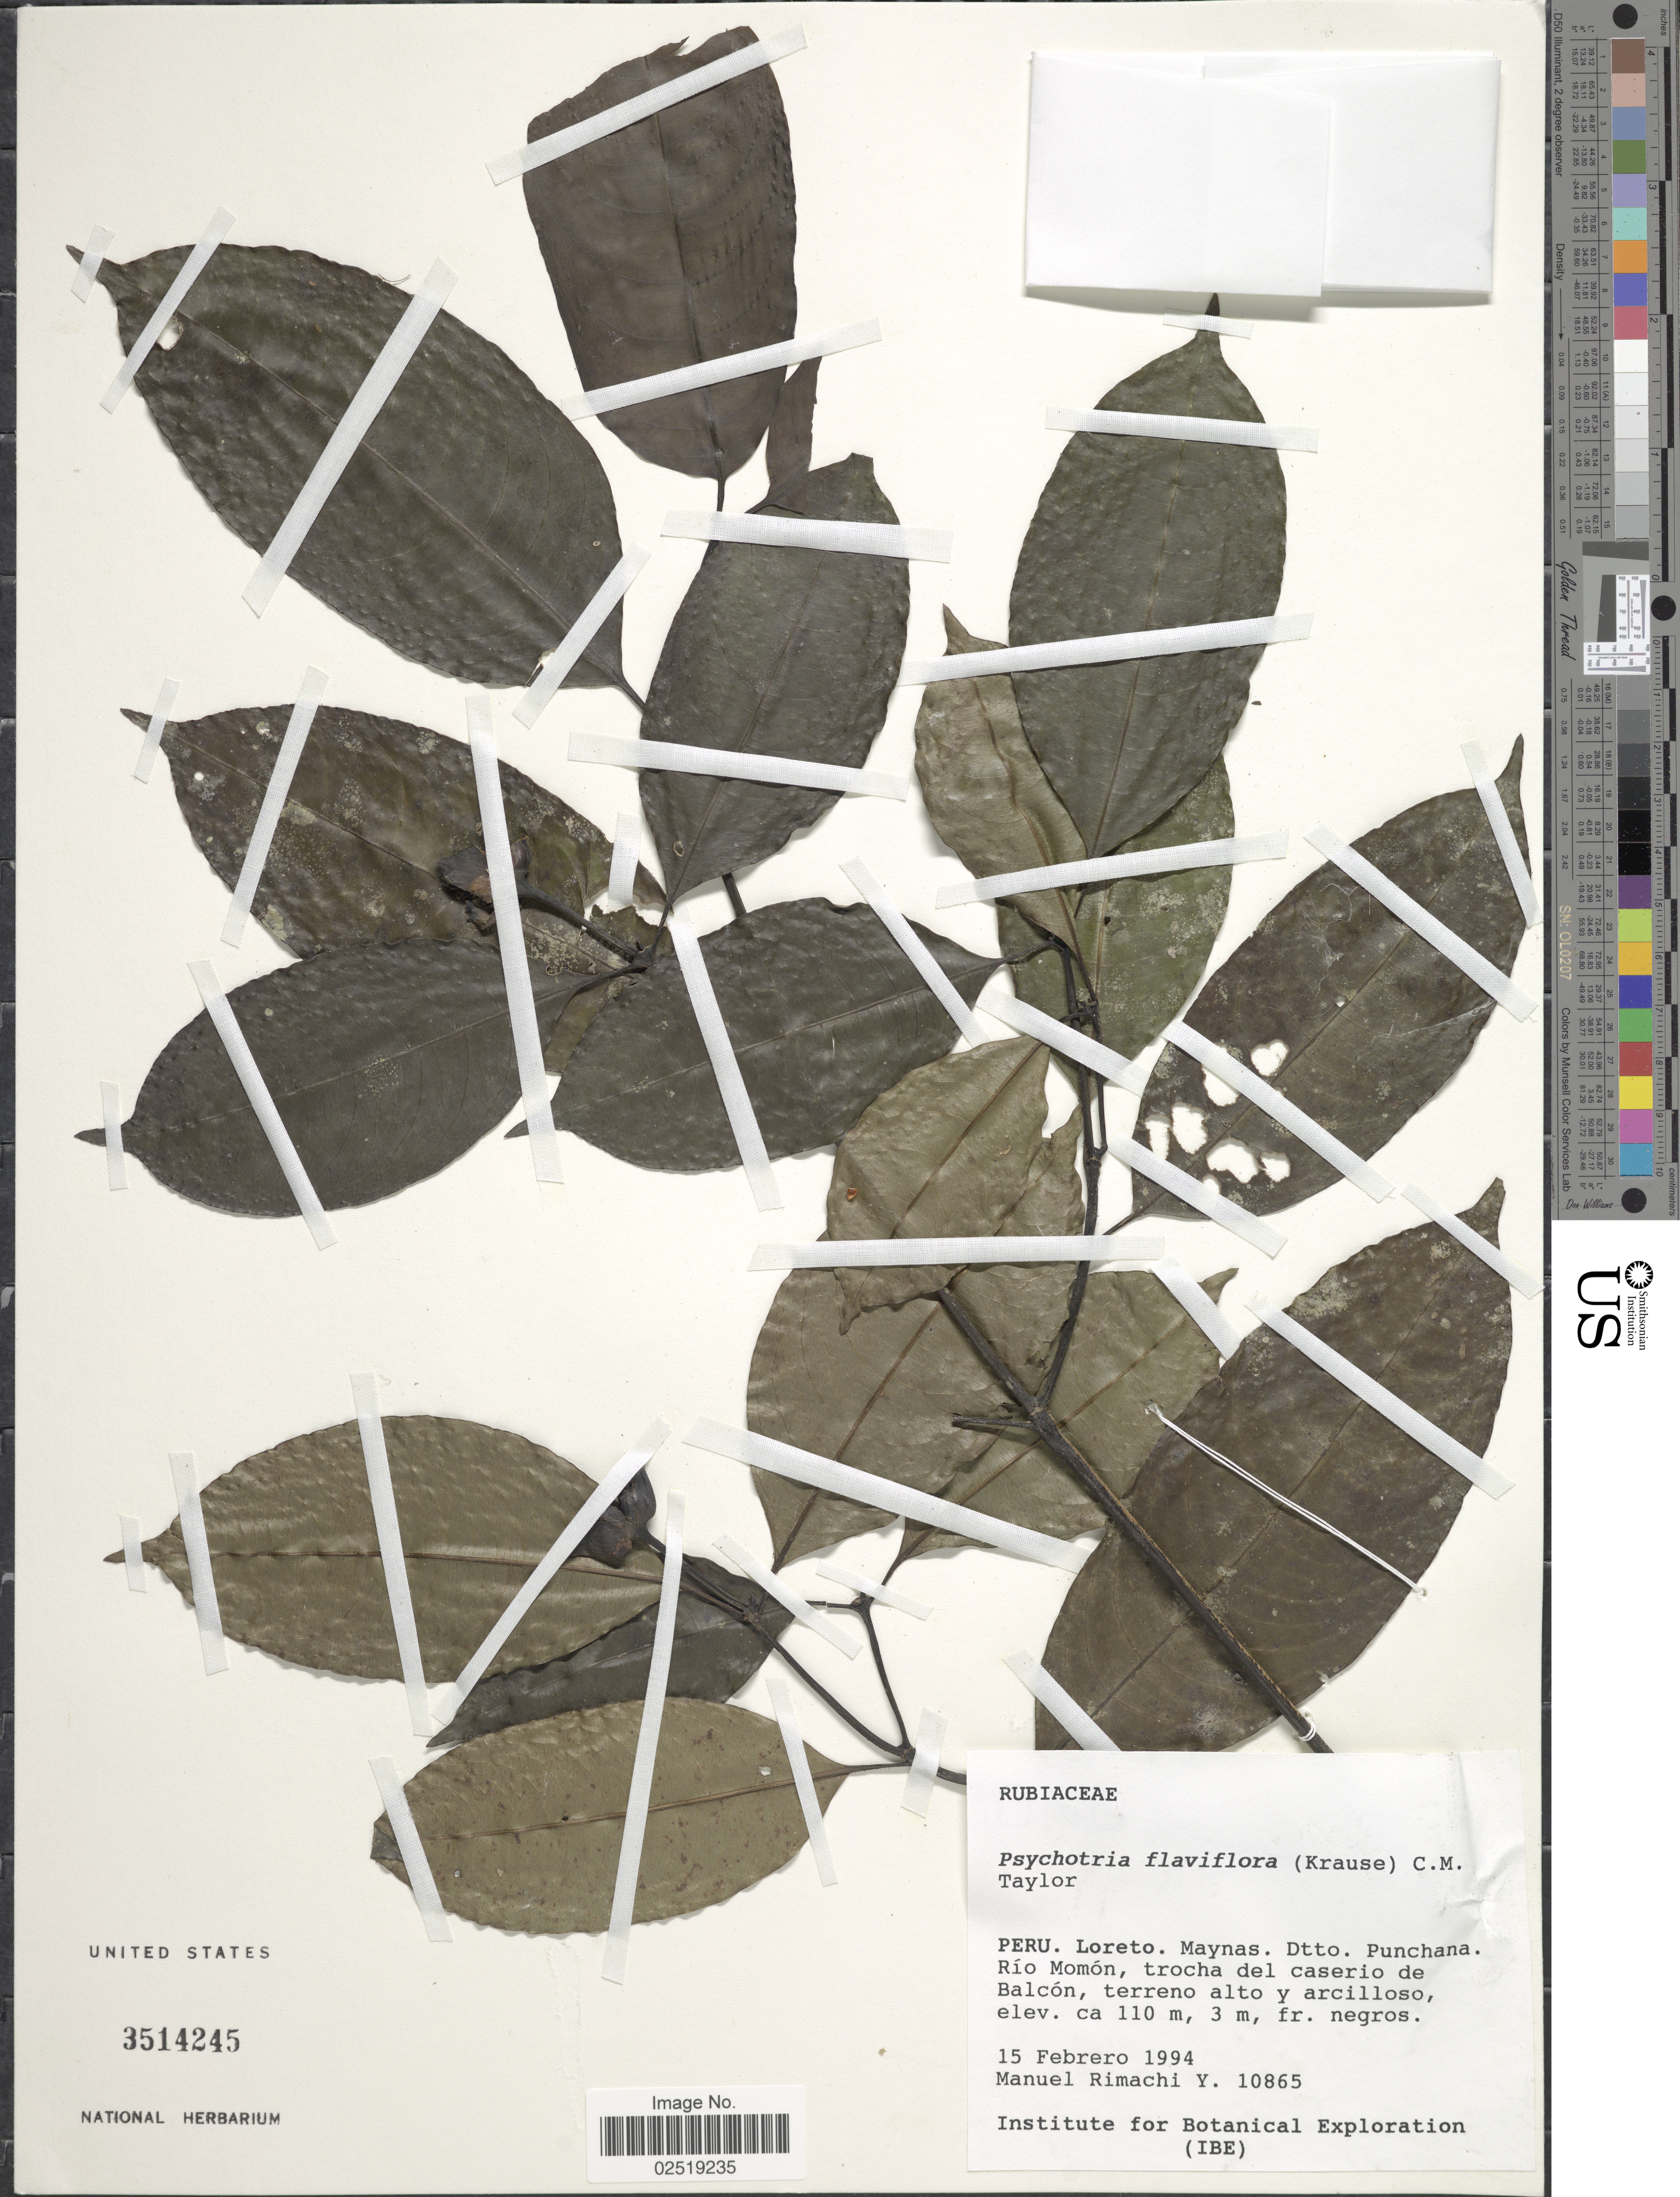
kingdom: Plantae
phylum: Tracheophyta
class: Magnoliopsida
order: Gentianales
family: Rubiaceae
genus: Psychotria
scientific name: Psychotria flaviflora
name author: (K. Krause) C.M. Taylor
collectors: M. Rimachi Y.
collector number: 10865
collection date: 1994-02-15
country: Peru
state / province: Loreto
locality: Maynas. Dtto. Punchana. Rio Momon, trocha del caserio de Balcon, terreno alto y arcilloso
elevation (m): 110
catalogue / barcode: US 3514245